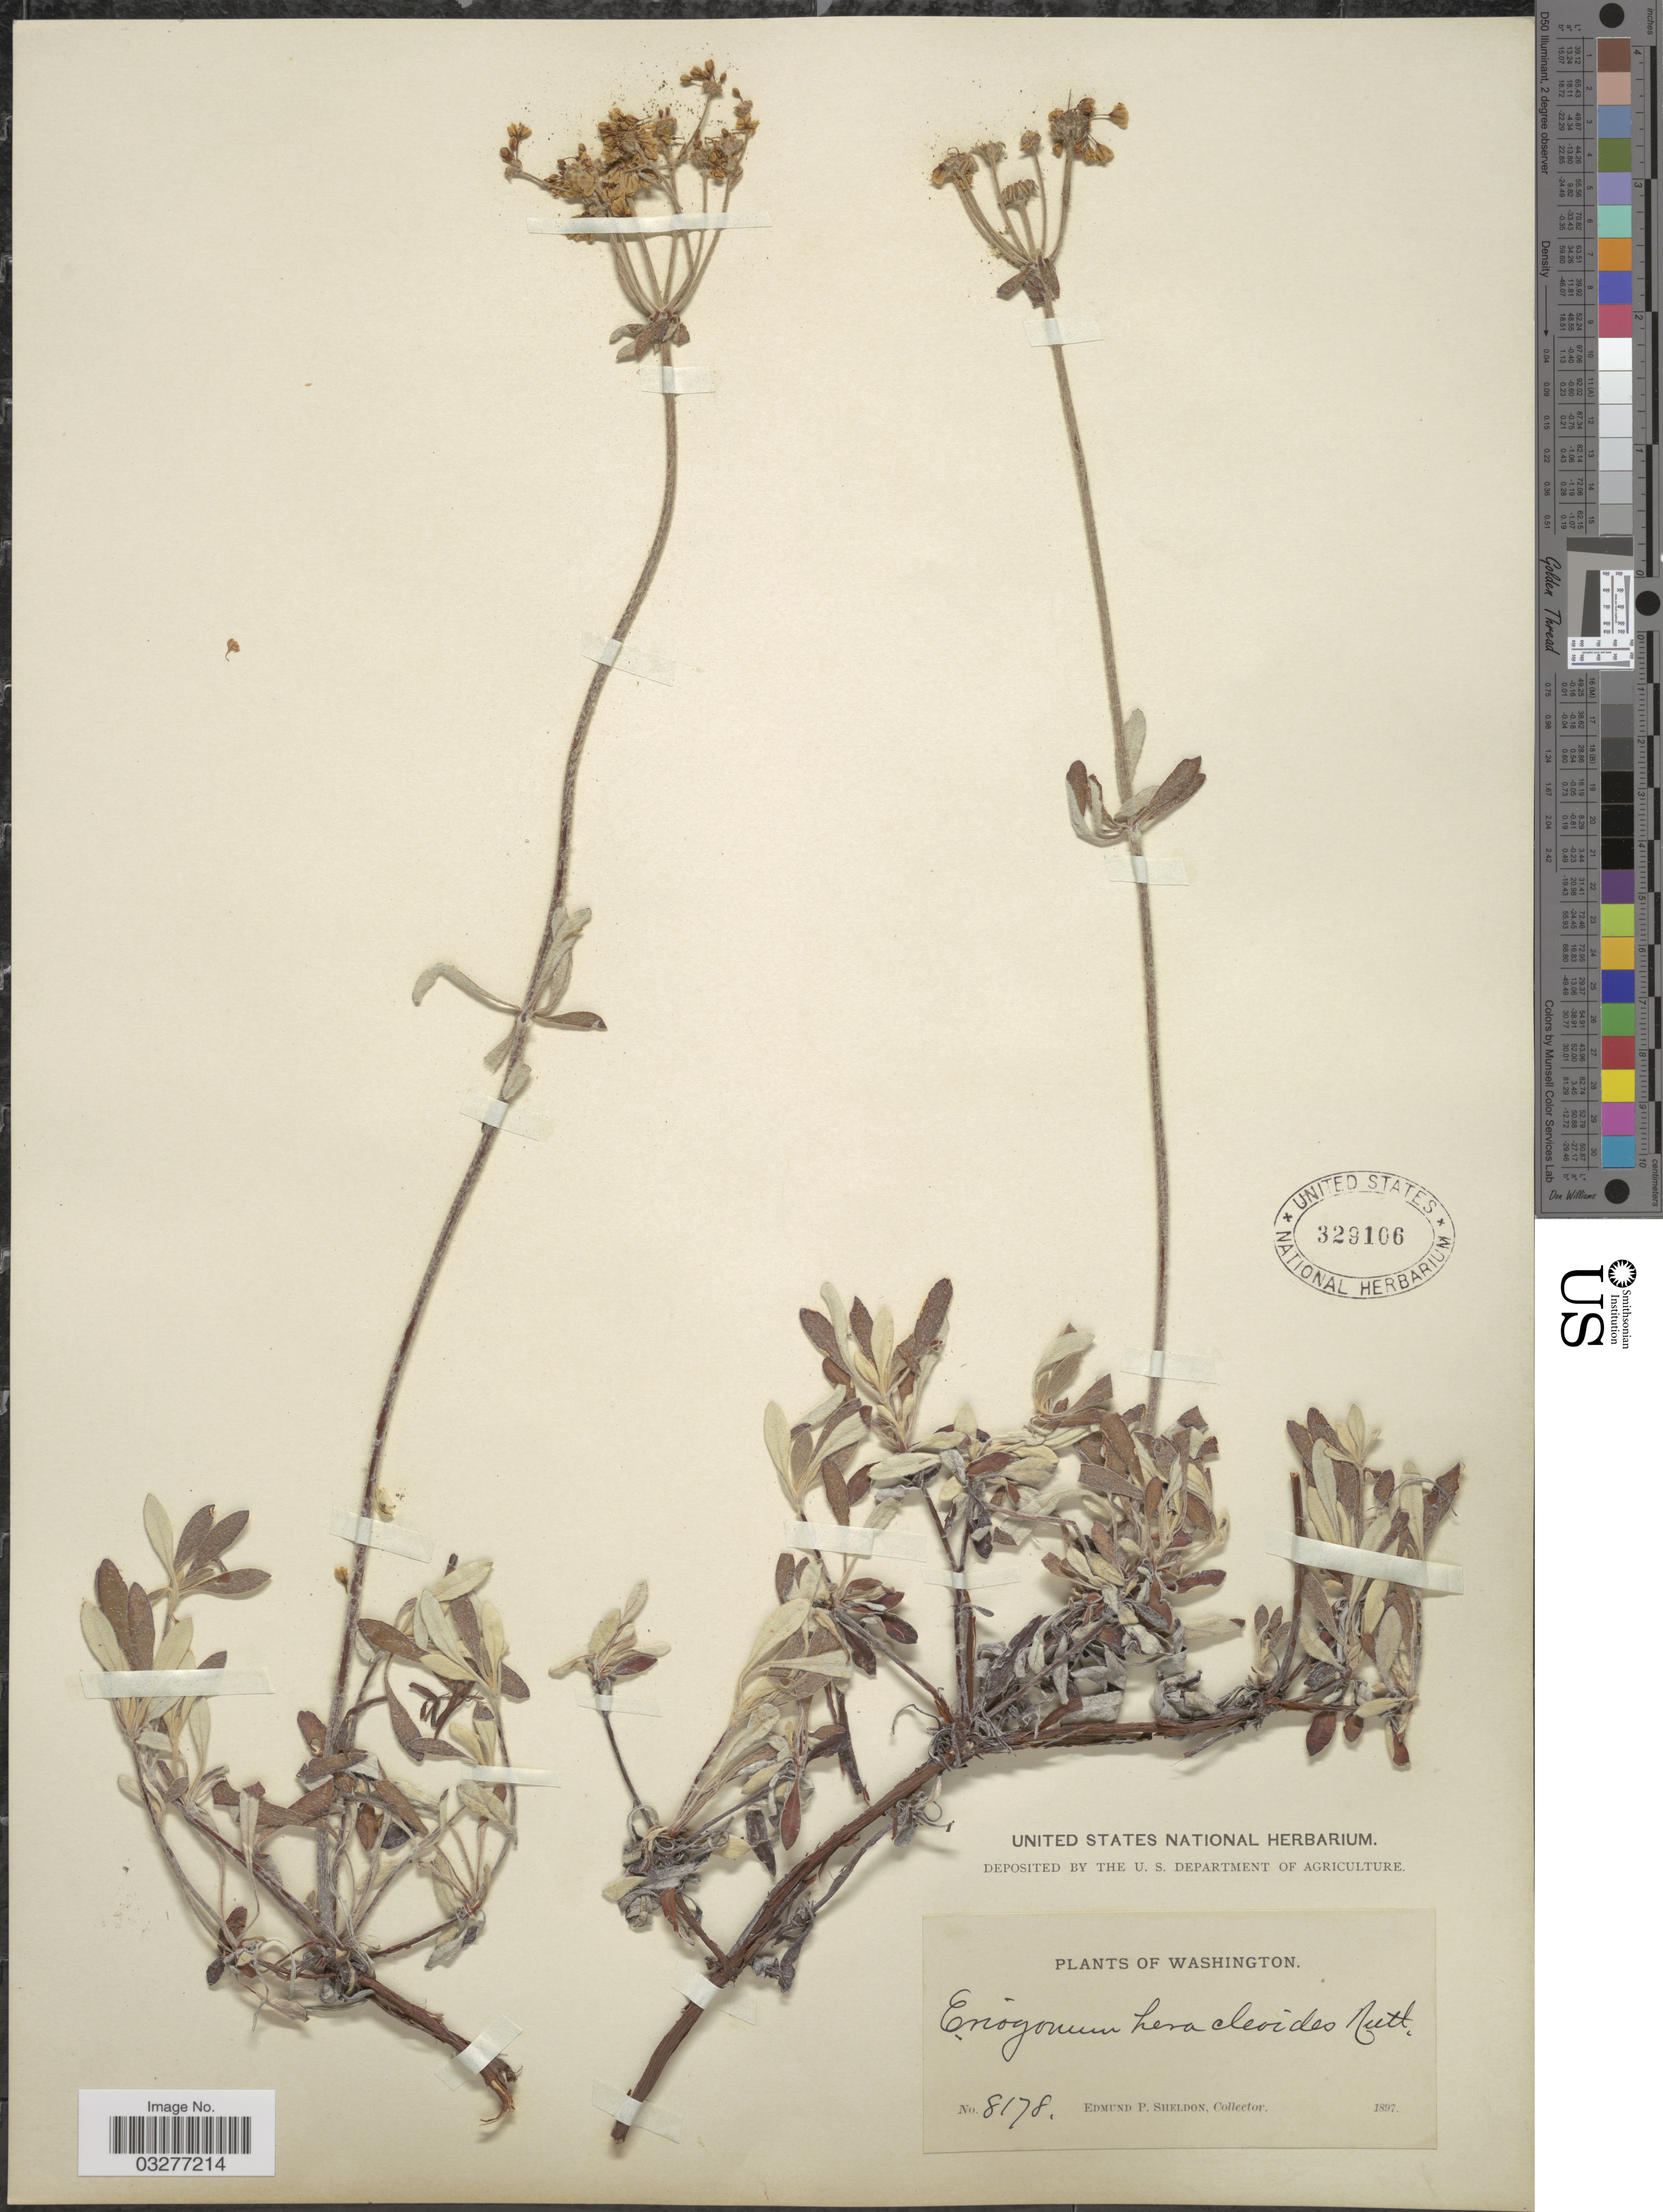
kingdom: Plantae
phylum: Tracheophyta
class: Magnoliopsida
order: Caryophyllales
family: Polygonaceae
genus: Eriogonum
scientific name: Eriogonum heracleoides var. heracleoides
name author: Nutt.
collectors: E. P. Sheldon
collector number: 8178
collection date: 1897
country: United States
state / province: Washington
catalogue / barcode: US 329106